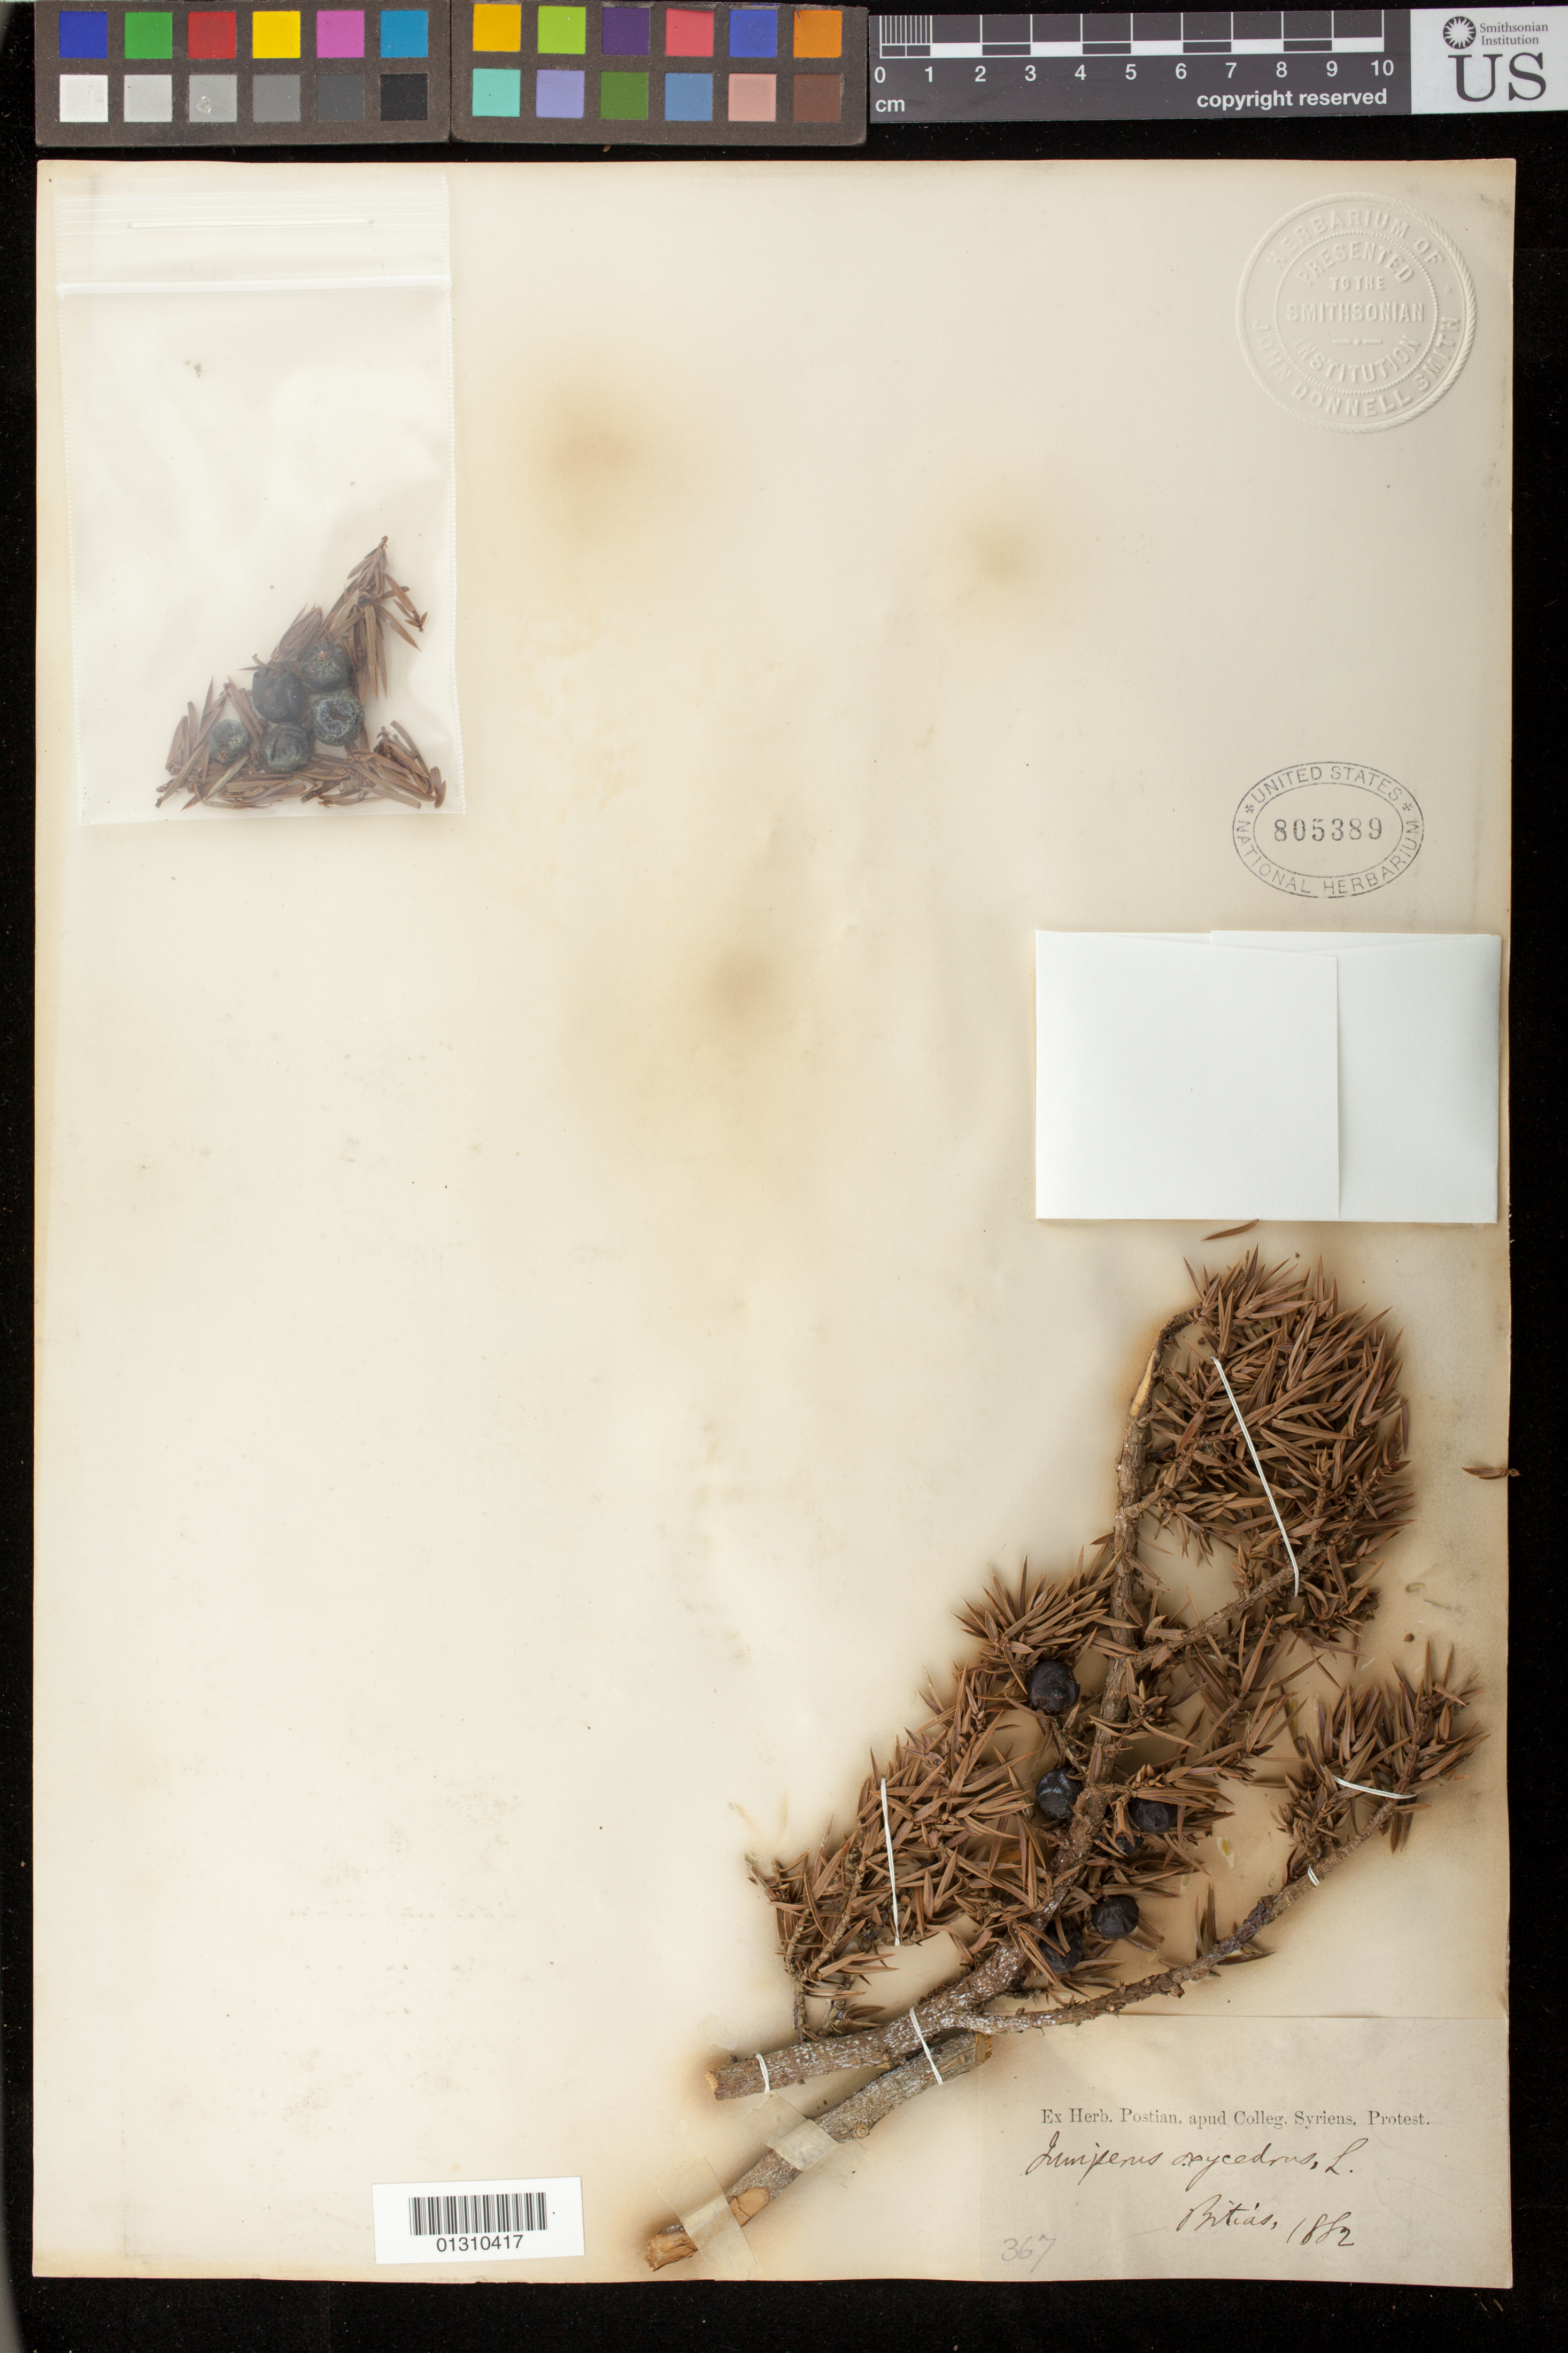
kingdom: Plantae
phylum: Tracheophyta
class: Pinopsida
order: Pinales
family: Cupressaceae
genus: Juniperus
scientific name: Juniperus oxycedrus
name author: L.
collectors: ex herb. Postian. apud Colleg. Syriens. Protest. USE "Fannie P. A. Shepard" (10308853) AS PRIMARY COLLECTOR INSTEAD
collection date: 1882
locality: Bitias*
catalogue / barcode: US 805389